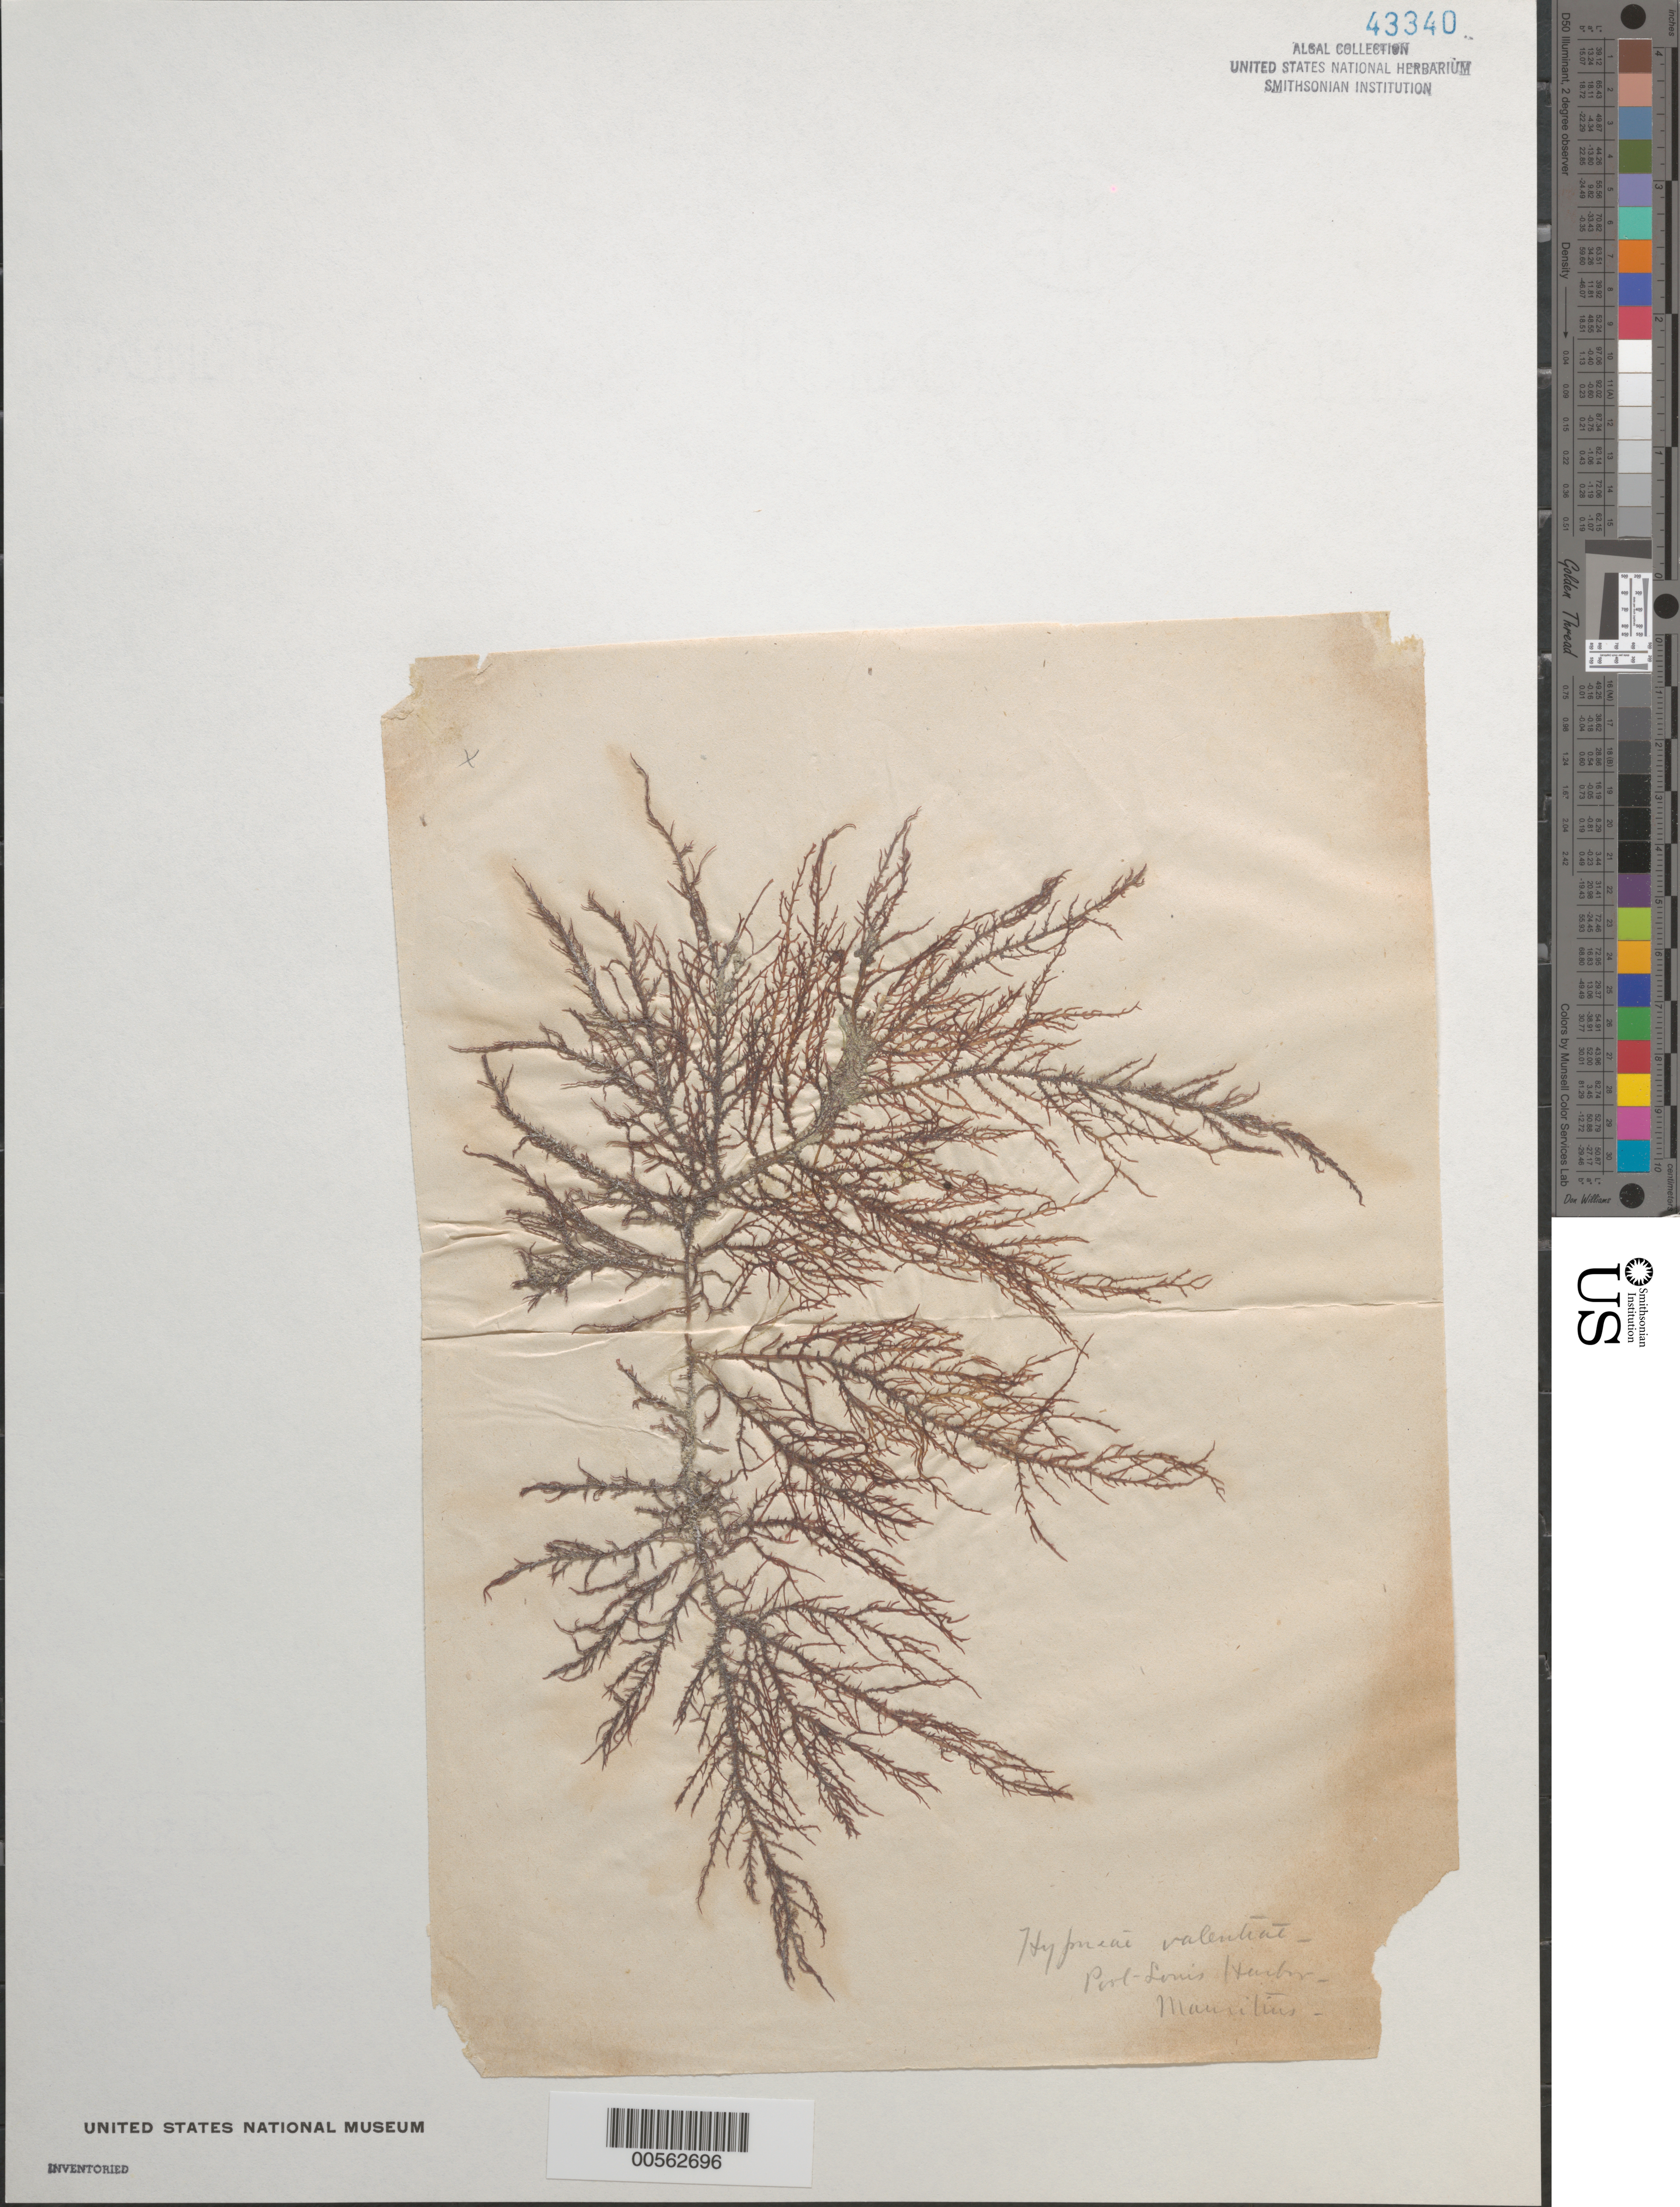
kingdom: Plantae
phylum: Rhodophyta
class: Florideophyceae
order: Gigartinales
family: Cystocloniaceae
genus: Hypnea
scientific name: Hypnea valentiae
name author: (Turner) Mont.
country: Mauritius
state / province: Port Louis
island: Mauritius Island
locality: Port Louis harbor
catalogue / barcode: US 43340